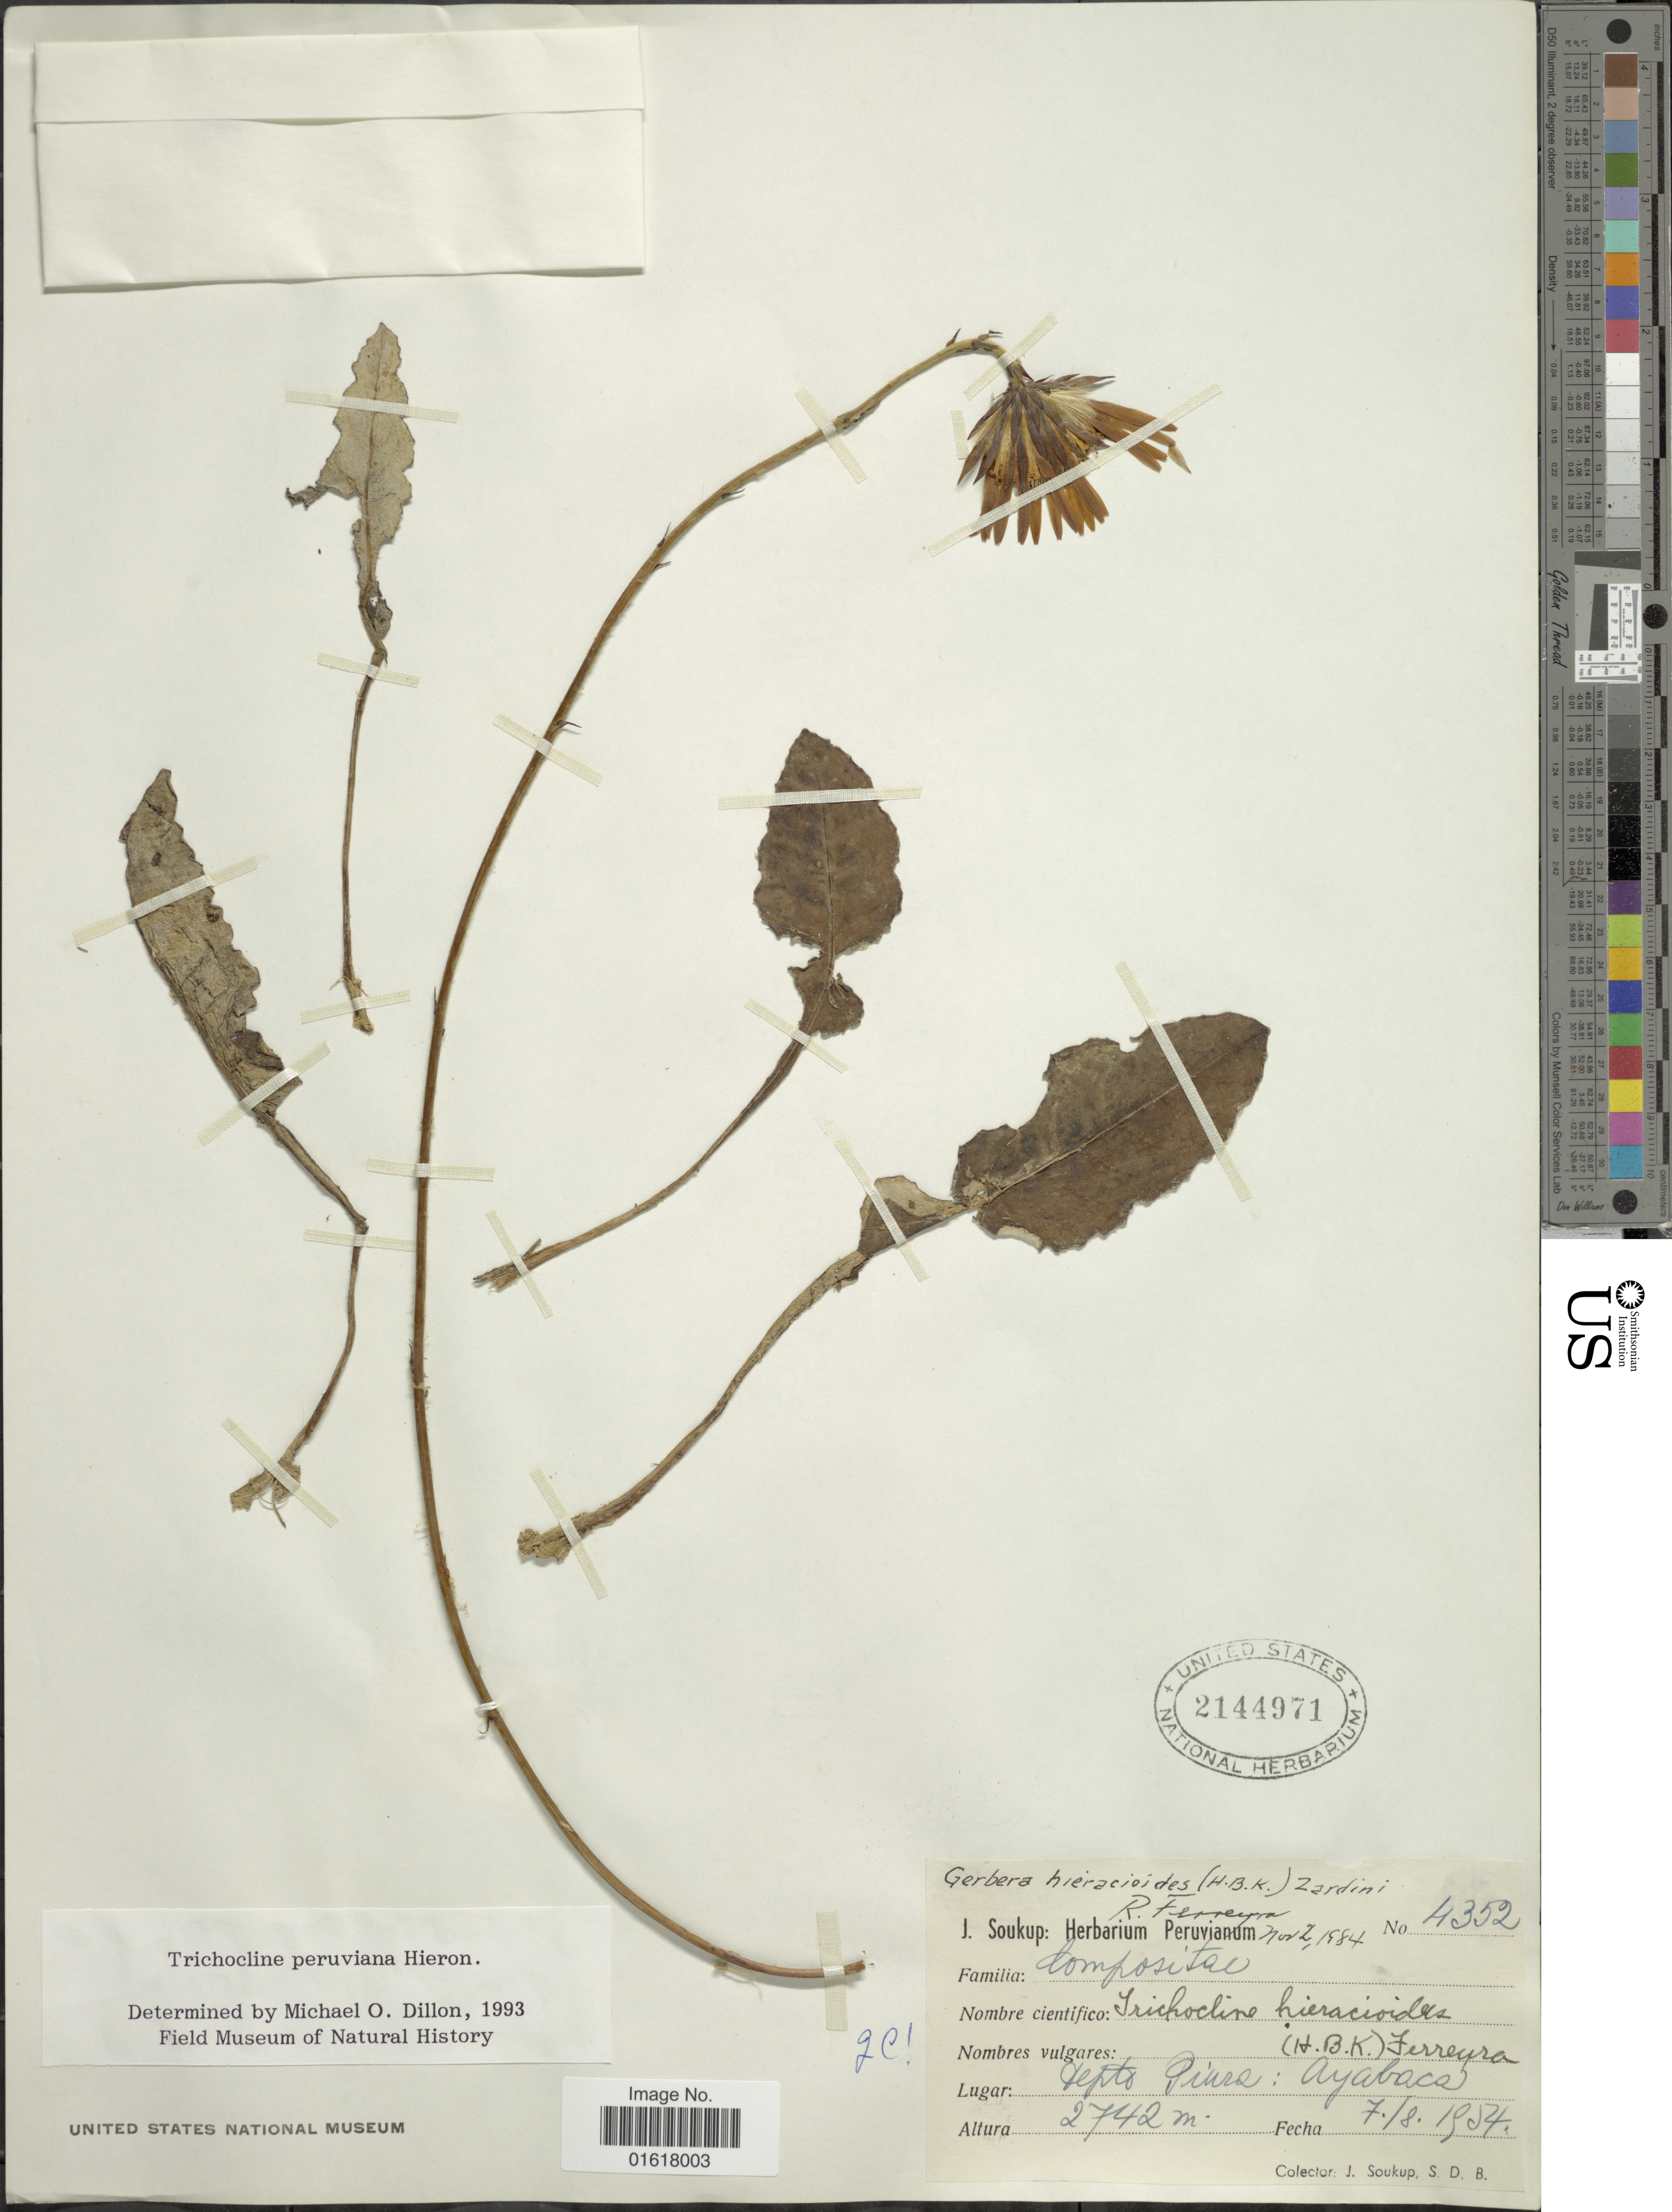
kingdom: Plantae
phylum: Tracheophyta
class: Magnoliopsida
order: Asterales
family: Asteraceae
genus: Trichocline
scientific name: Trichocline peruviana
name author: Hieron.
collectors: J. Soukup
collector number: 4352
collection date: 1954-08-07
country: Peru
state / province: Piura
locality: Ayabaca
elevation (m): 2742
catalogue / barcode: US 2144971